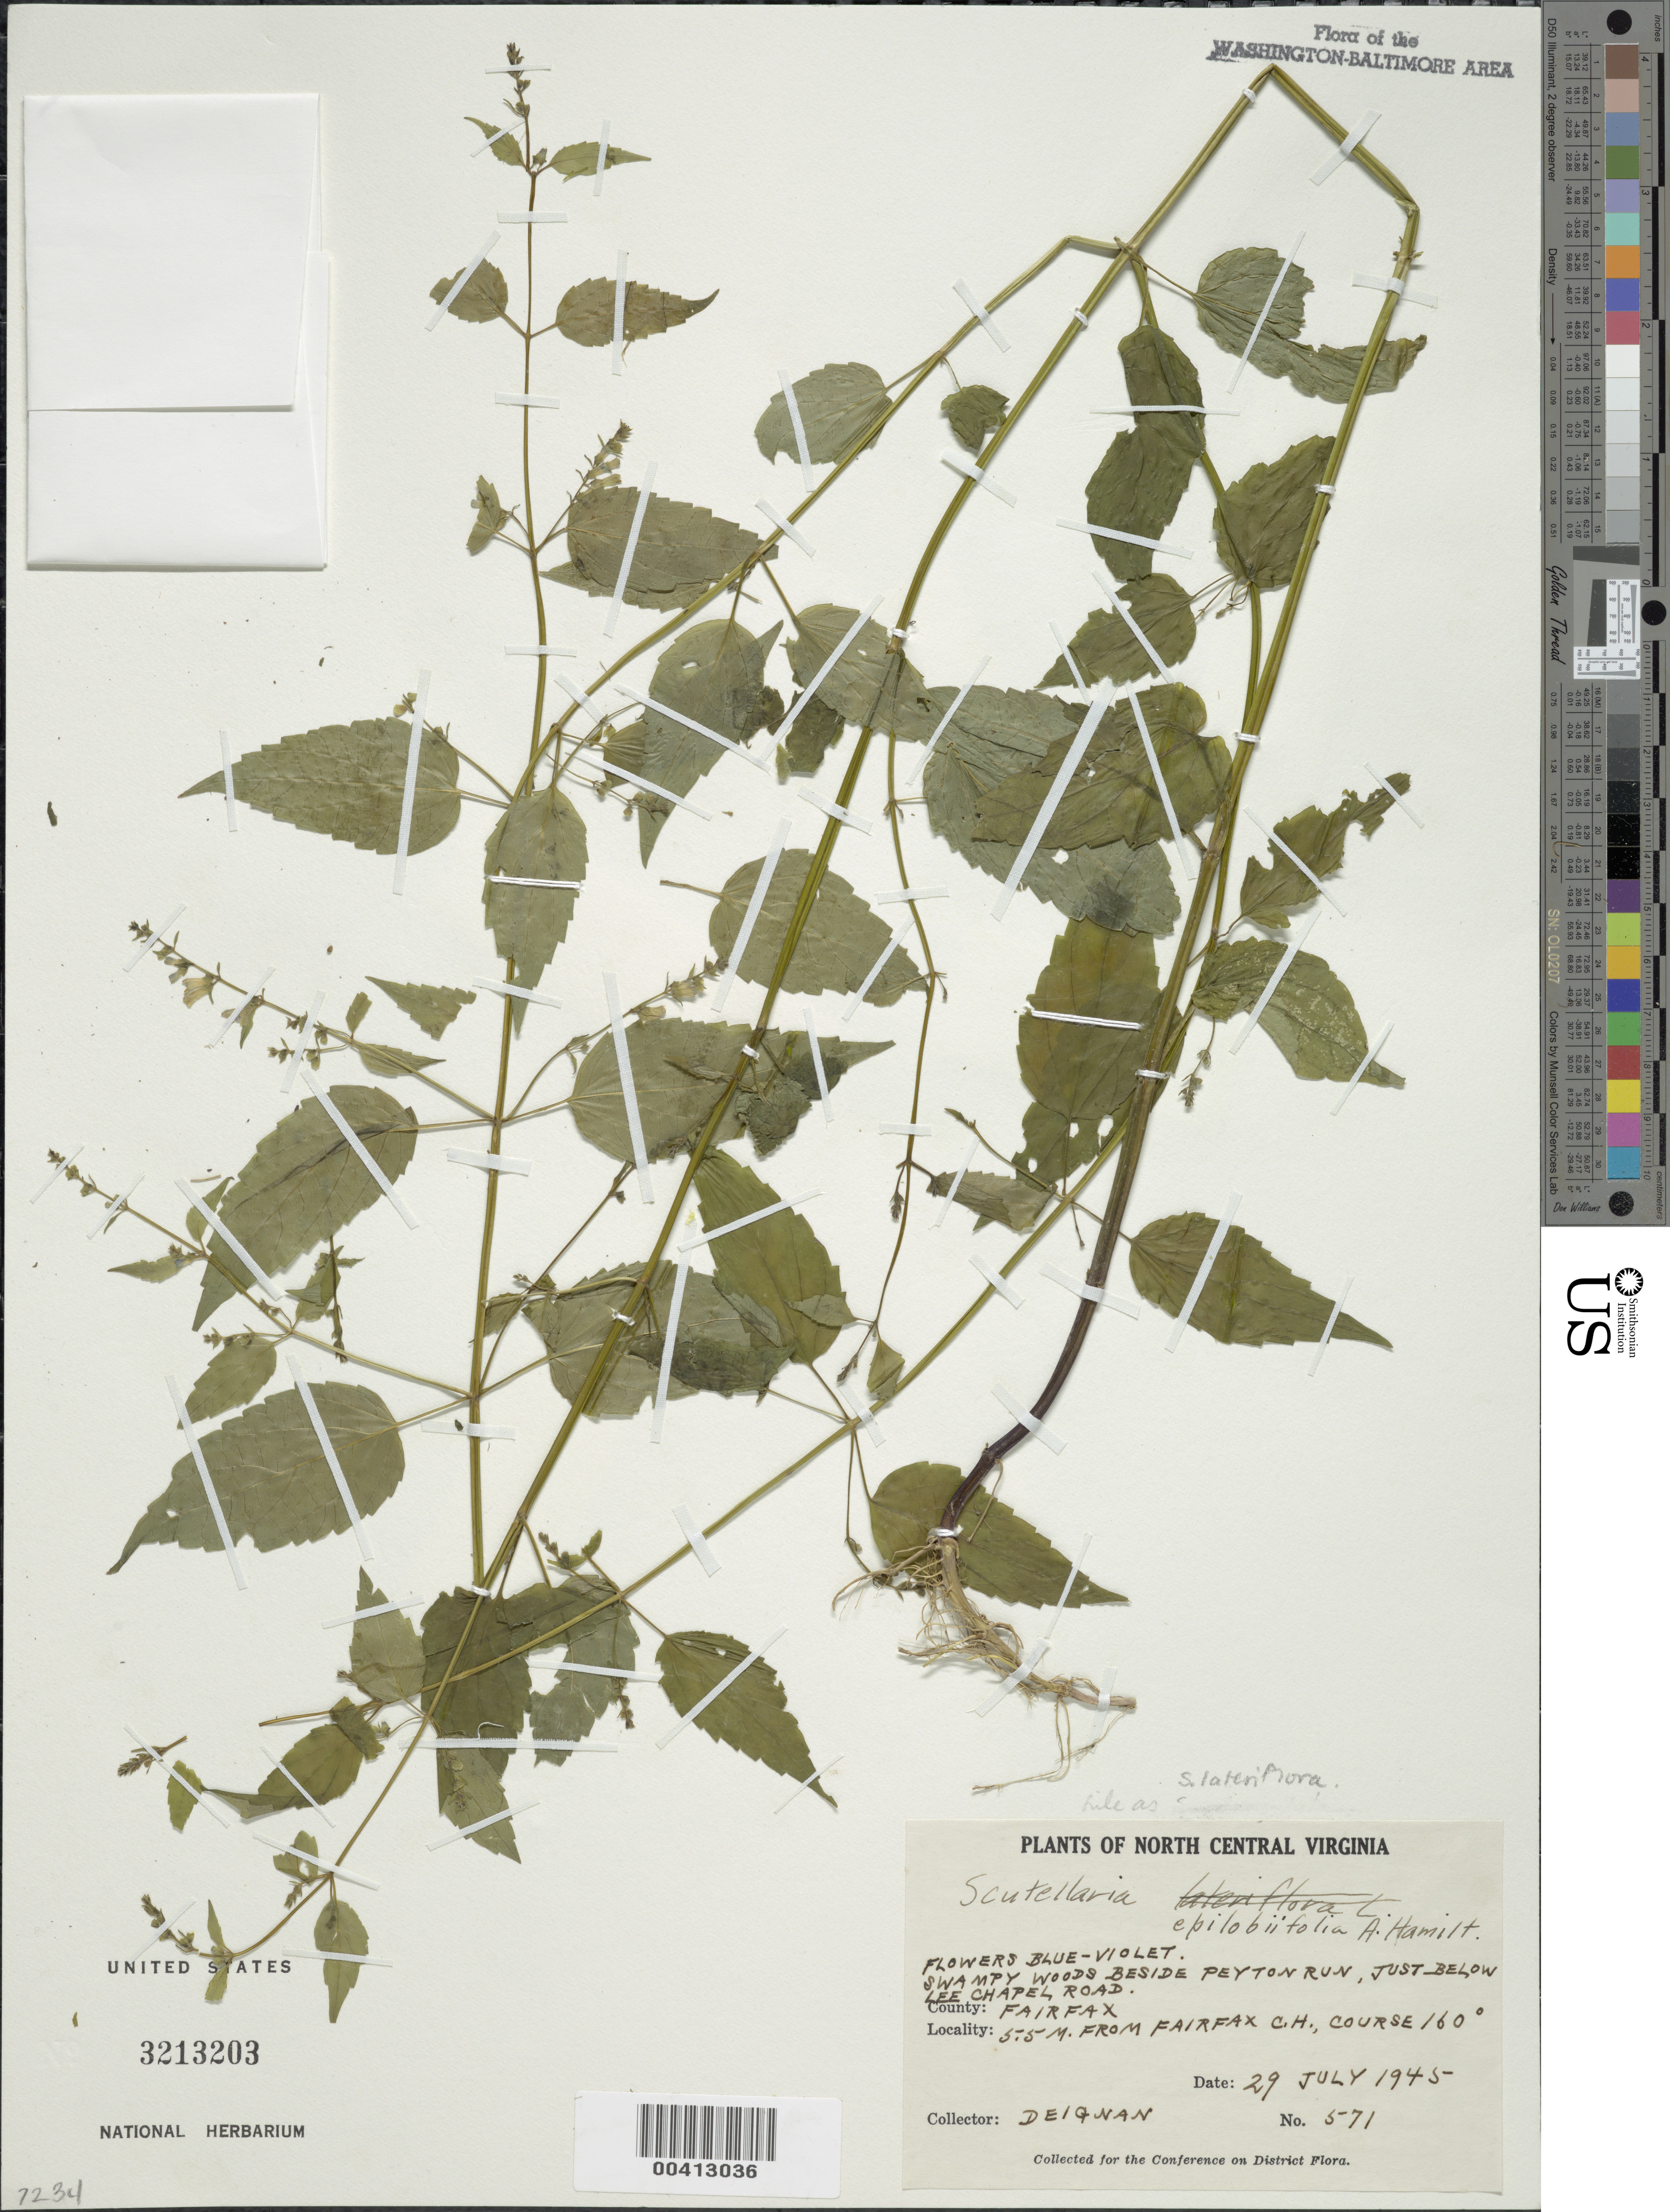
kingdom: Plantae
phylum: Tracheophyta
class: Magnoliopsida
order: Lamiales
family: Lamiaceae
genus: Scutellaria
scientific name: Scutellaria lateriflora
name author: L.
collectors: H. Deignan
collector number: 571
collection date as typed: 29 Jul 1945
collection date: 1945-07-29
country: United States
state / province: Virginia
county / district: Fairfax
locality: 5.5 miles from Fairfax County Courthouse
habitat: Swampy woods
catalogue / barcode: US 3213203